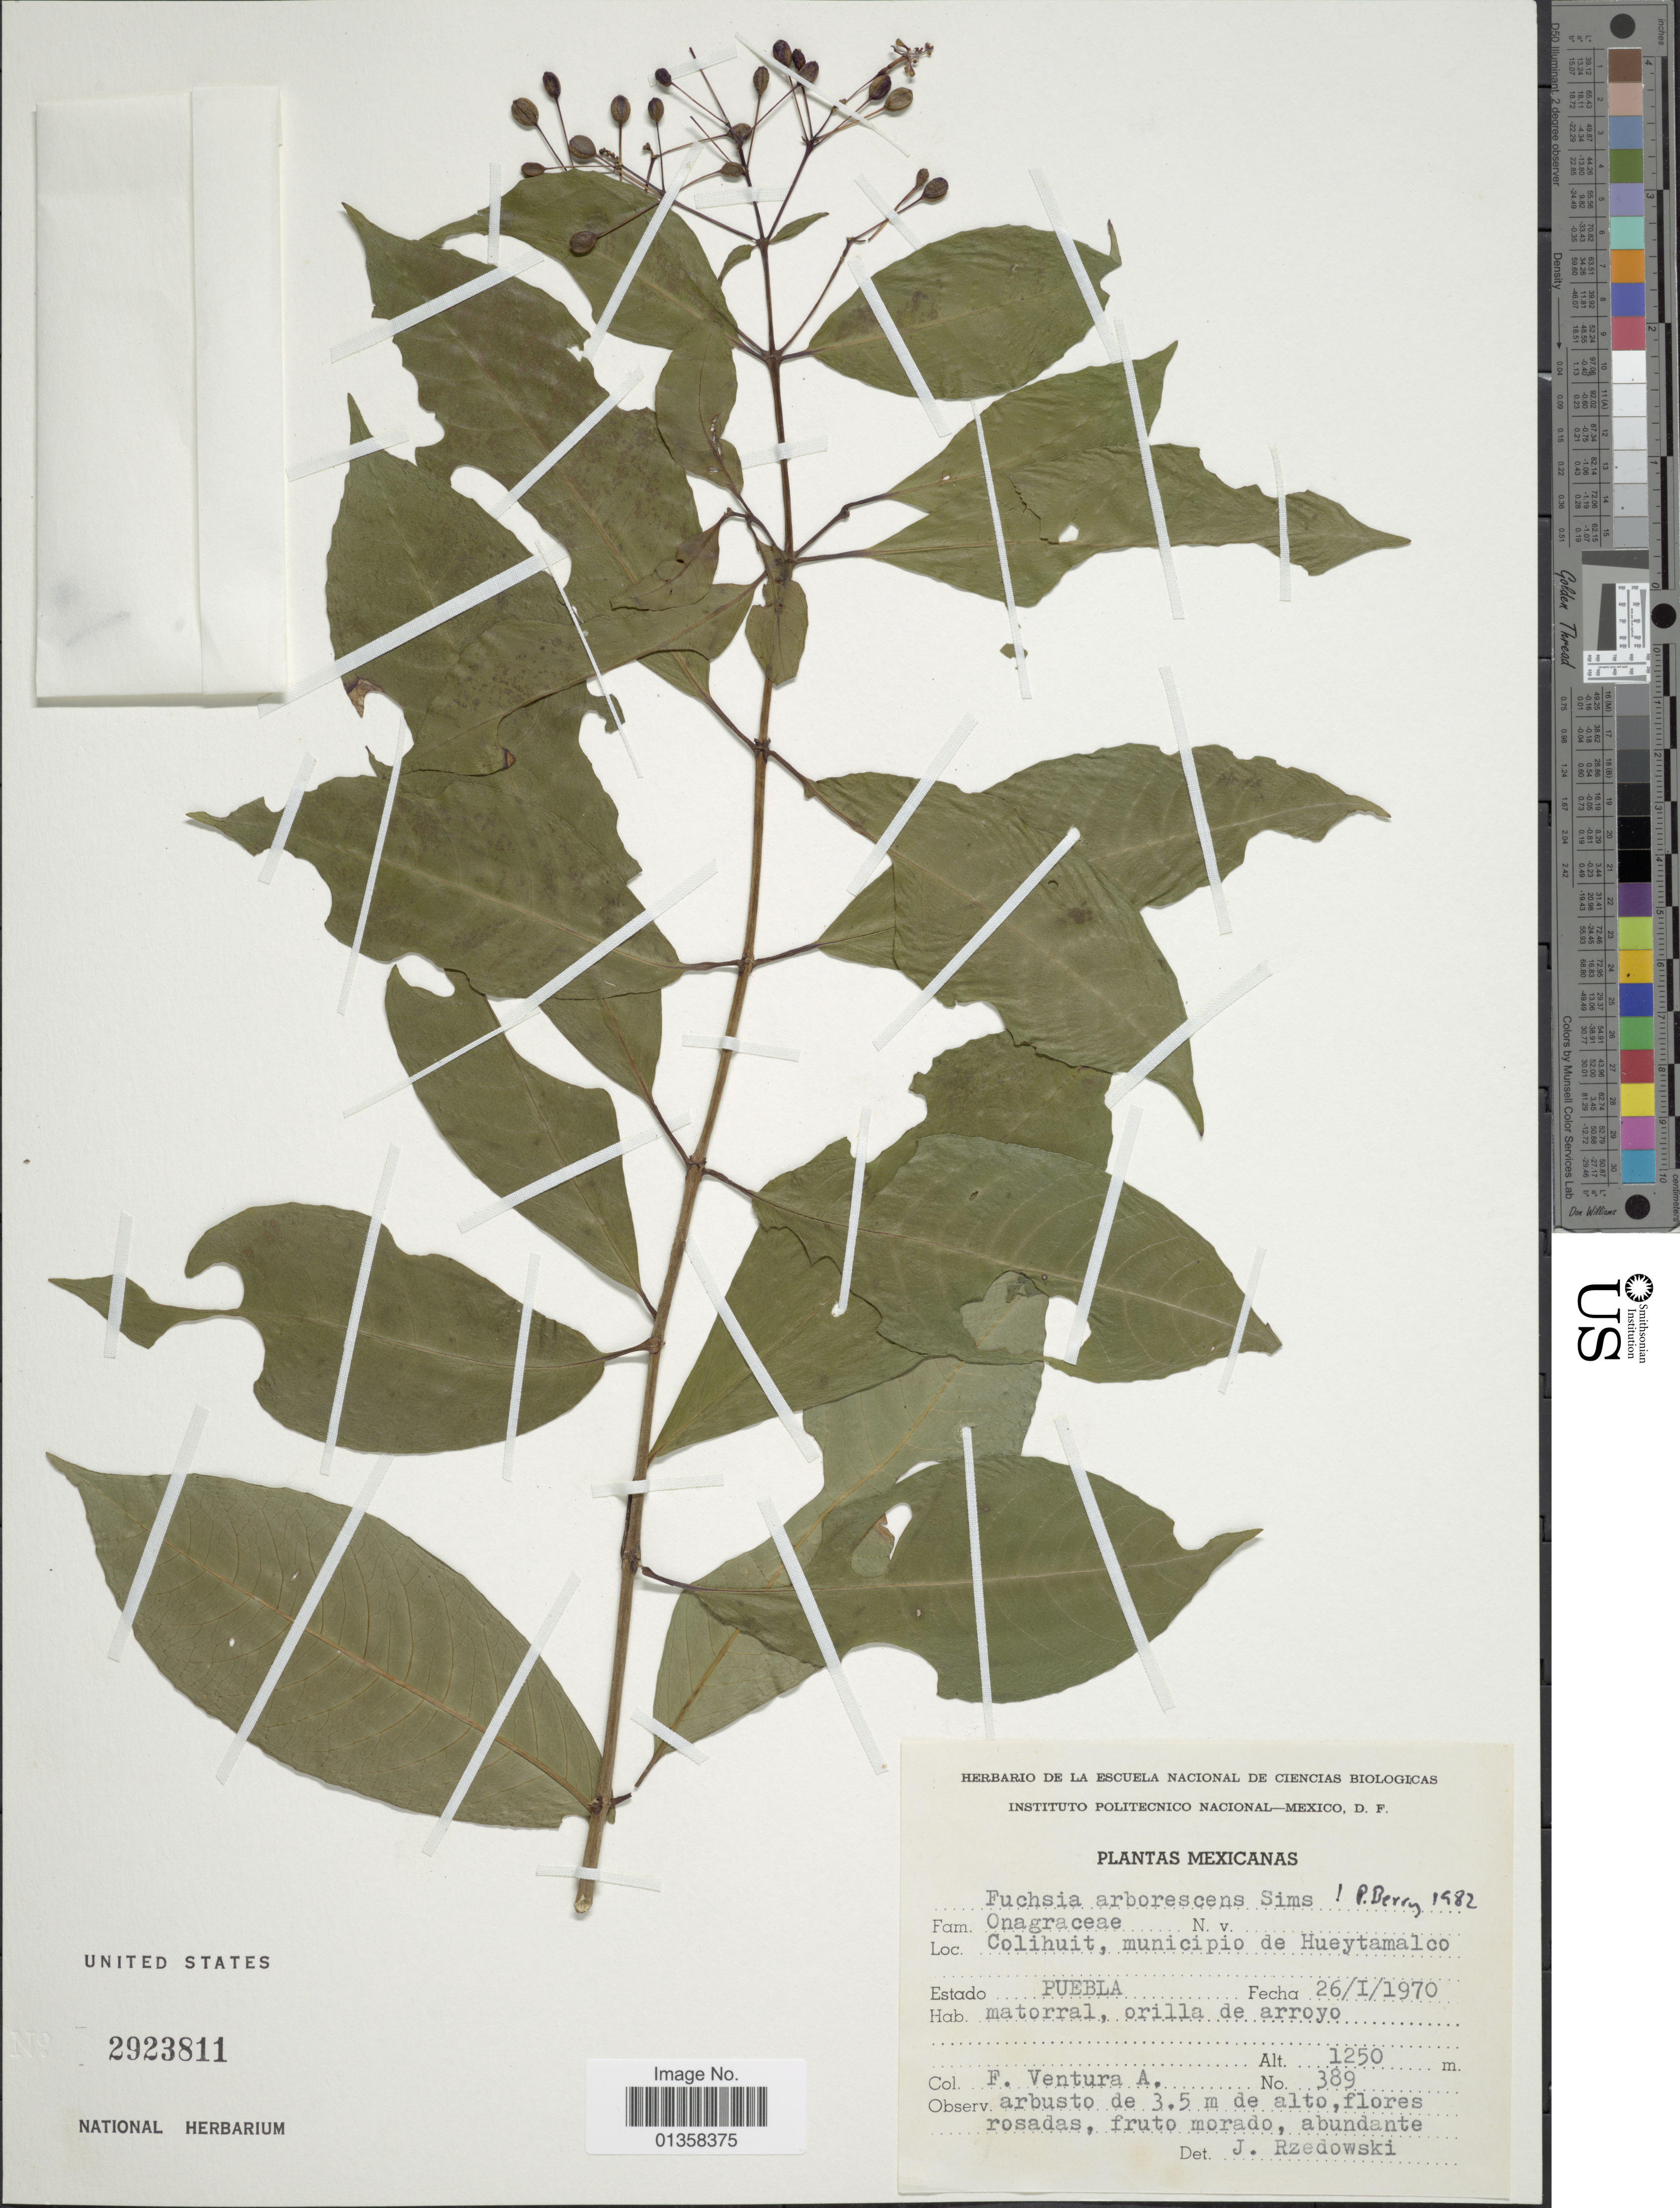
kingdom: Plantae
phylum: Tracheophyta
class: Magnoliopsida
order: Myrtales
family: Onagraceae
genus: Fuchsia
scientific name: Fuchsia arborescens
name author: Sims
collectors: F. Ventura A.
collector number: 389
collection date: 1970-01-26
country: Mexico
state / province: Puebla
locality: Colihuit, municipio de Hueytamalco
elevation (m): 1250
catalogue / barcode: US 2923811